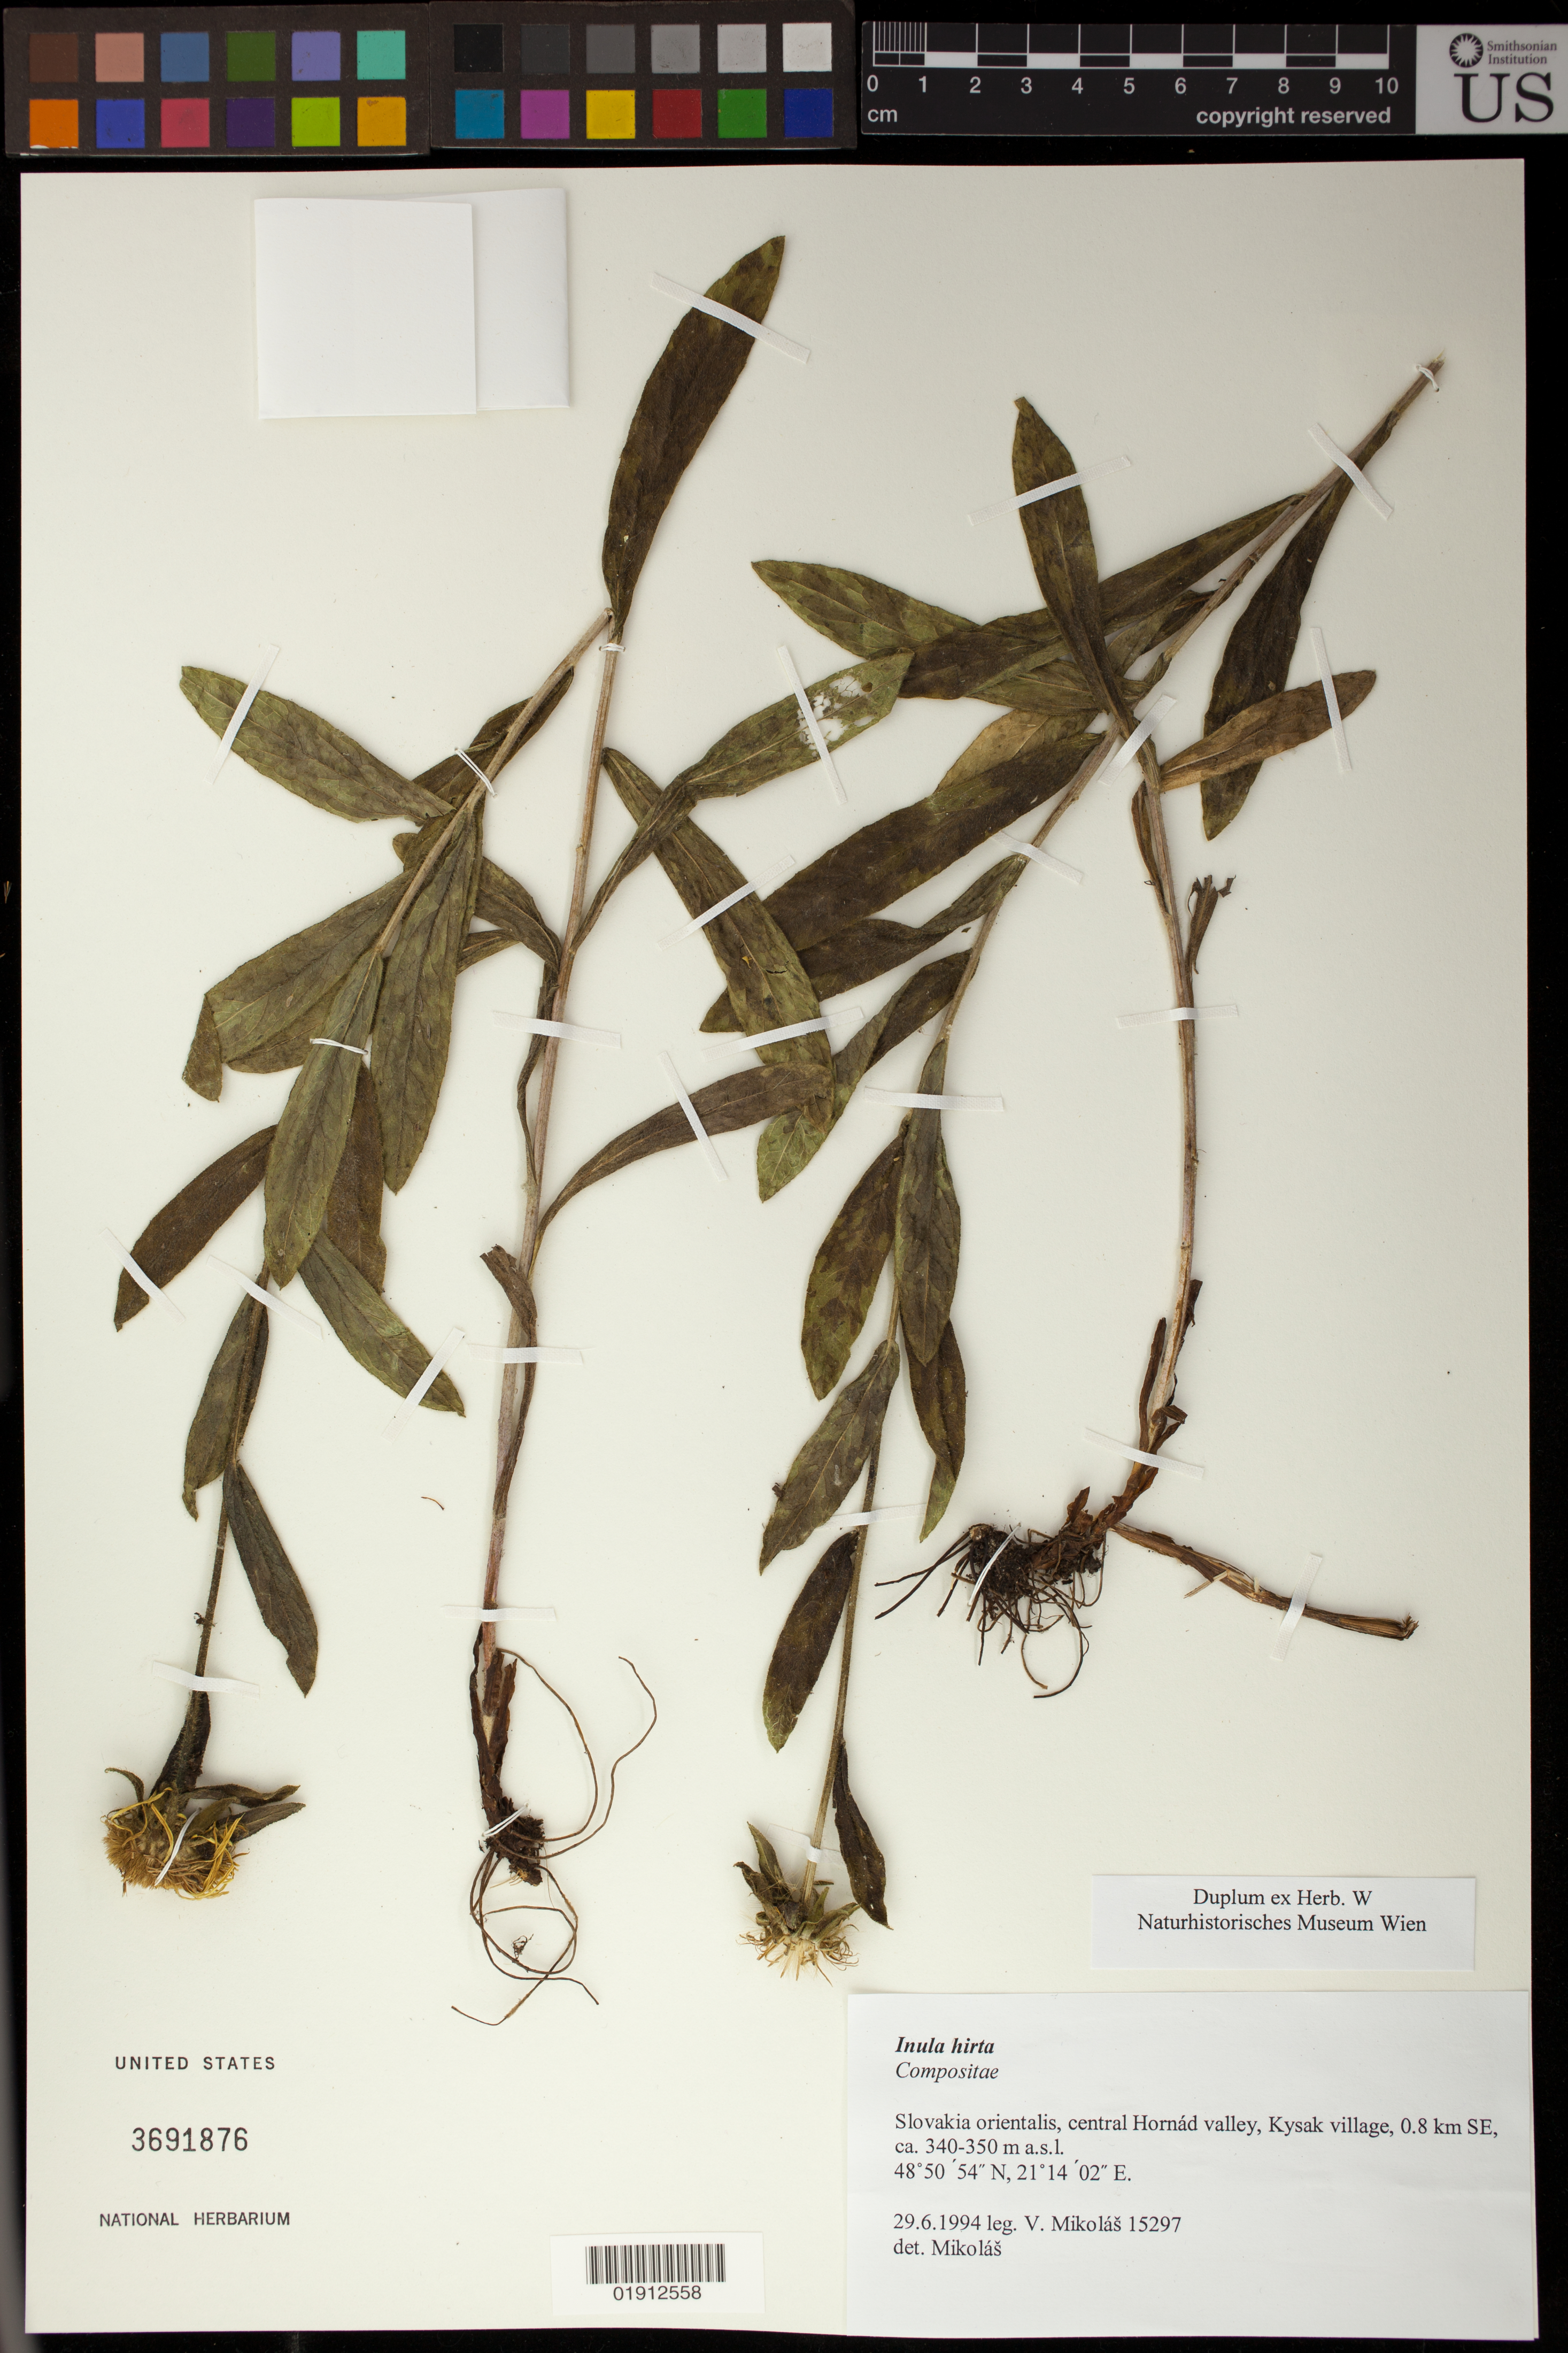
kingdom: Plantae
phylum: Tracheophyta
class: Magnoliopsida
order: Asterales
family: Asteraceae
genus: Inula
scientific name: Inula hirta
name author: L.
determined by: Mikolás, V.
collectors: V. Mikolas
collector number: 15297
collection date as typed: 29.6.1994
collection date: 1994-06-29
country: Slovakia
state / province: Kosicky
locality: Slovakia orientalis, Central Hornad valley, Kysak village, 0.8 km SE.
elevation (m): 340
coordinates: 48 50 54 N, 21 14 02 E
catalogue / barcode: US 3691876